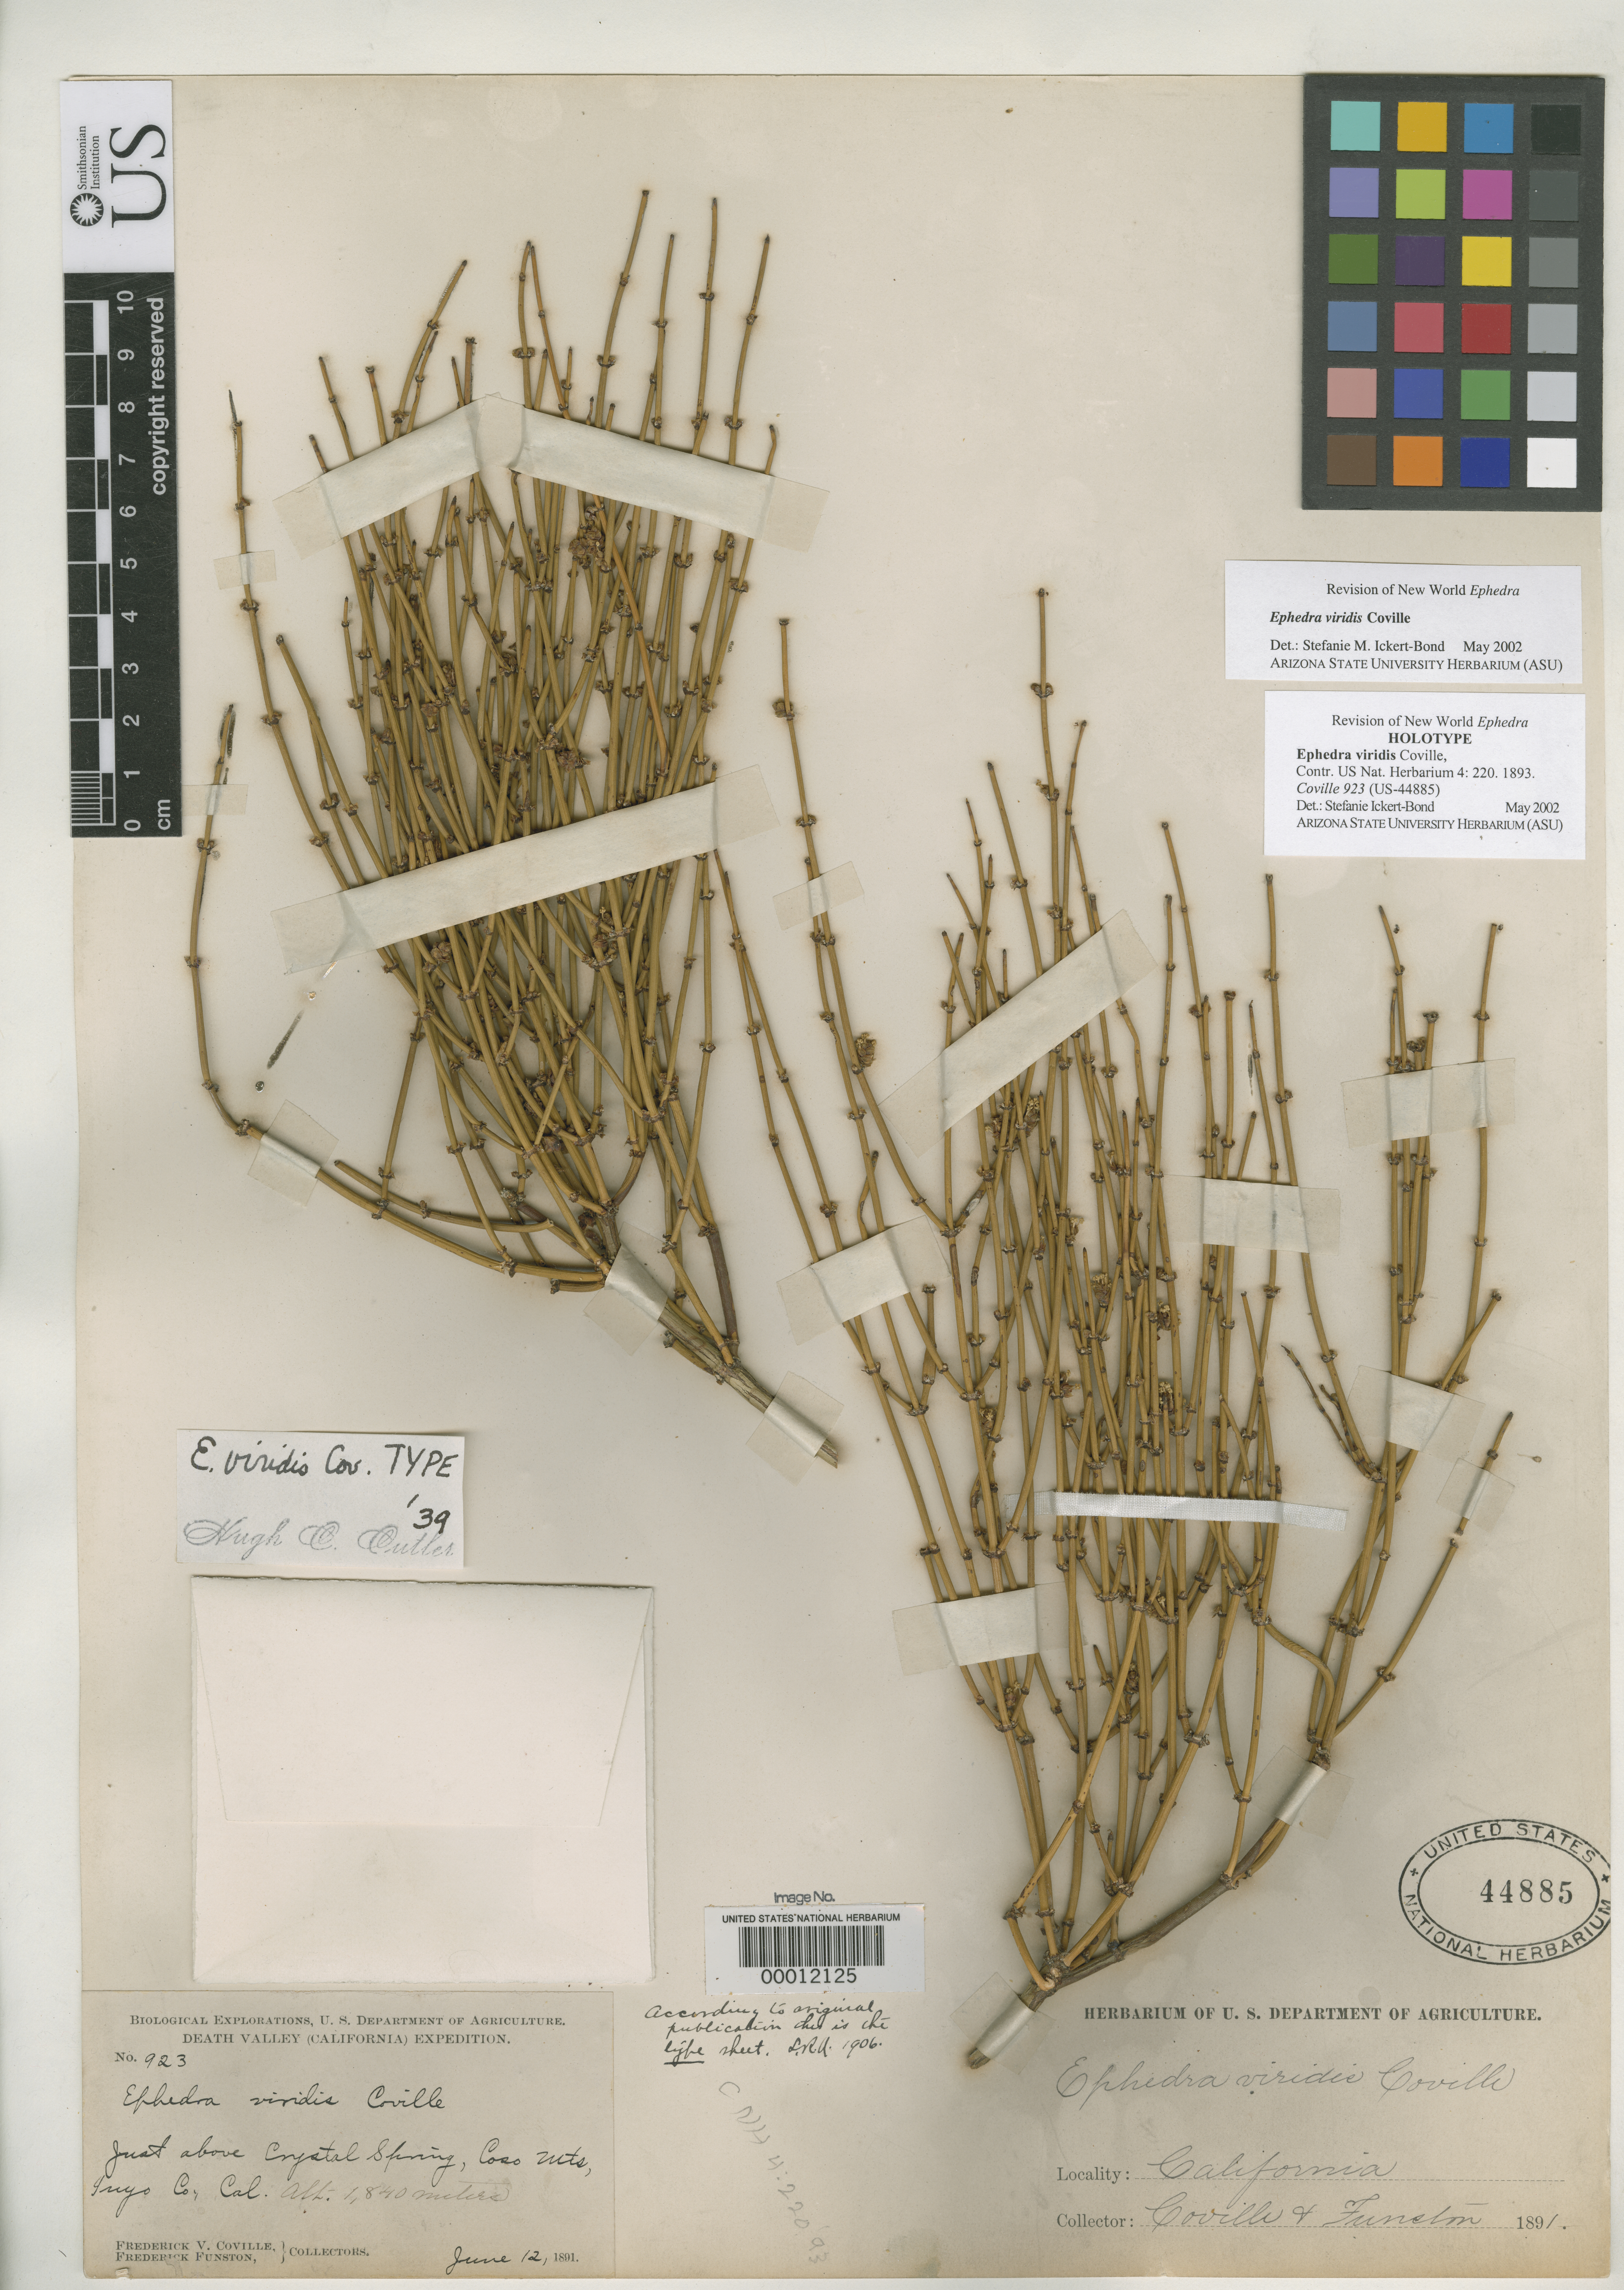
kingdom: Plantae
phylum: Tracheophyta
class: Gnetopsida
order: Ephedrales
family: Ephedraceae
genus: Ephedra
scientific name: Ephedra viridis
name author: Coville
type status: Holotype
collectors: F. V. Coville & F. Funston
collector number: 923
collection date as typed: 12 Jun 1891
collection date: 1891-06-12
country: United States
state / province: California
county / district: Inyo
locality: Above Crystal Spring, Coco Mountains.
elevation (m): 1840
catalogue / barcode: US 44885